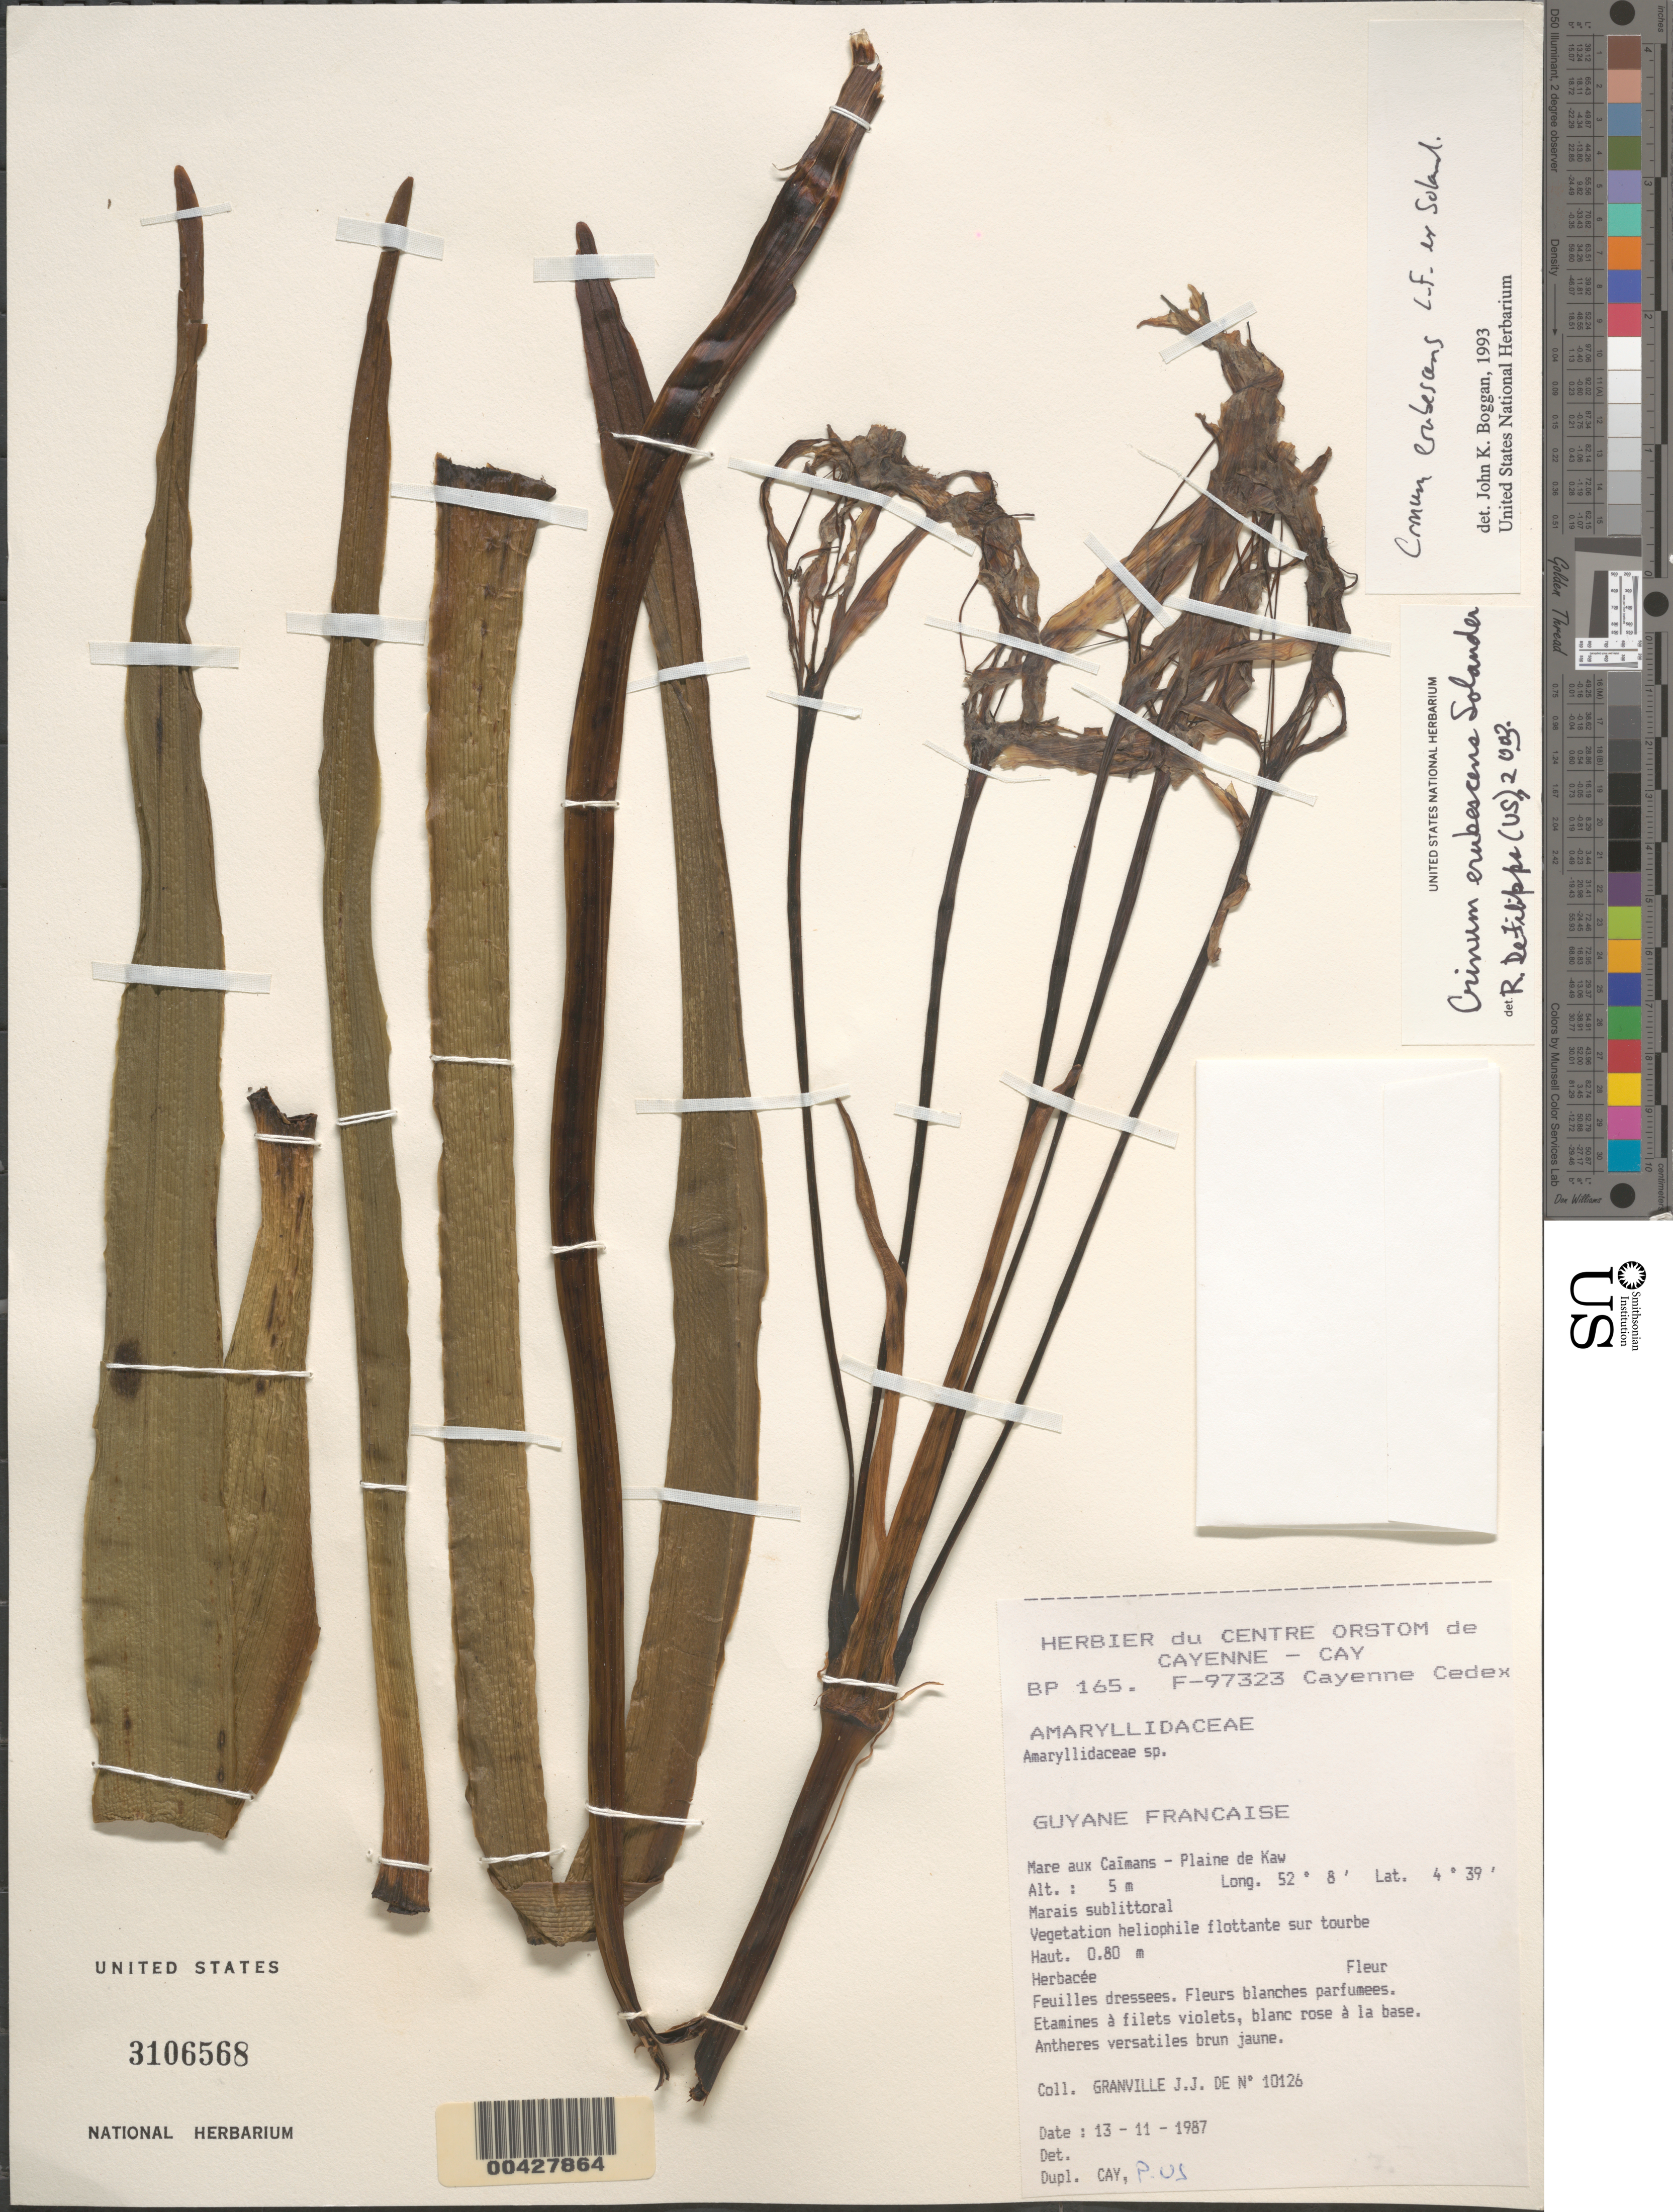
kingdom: Plantae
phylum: Tracheophyta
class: Liliopsida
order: Asparagales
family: Amaryllidaceae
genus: Crinum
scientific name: Crinum erubescens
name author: Aiton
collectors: J.-J. de Granville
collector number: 10126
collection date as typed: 13 Nov 1987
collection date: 1987-11-13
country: French Guiana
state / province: Cayenne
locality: Caimans sea, plaine de kaw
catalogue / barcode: US 3106568